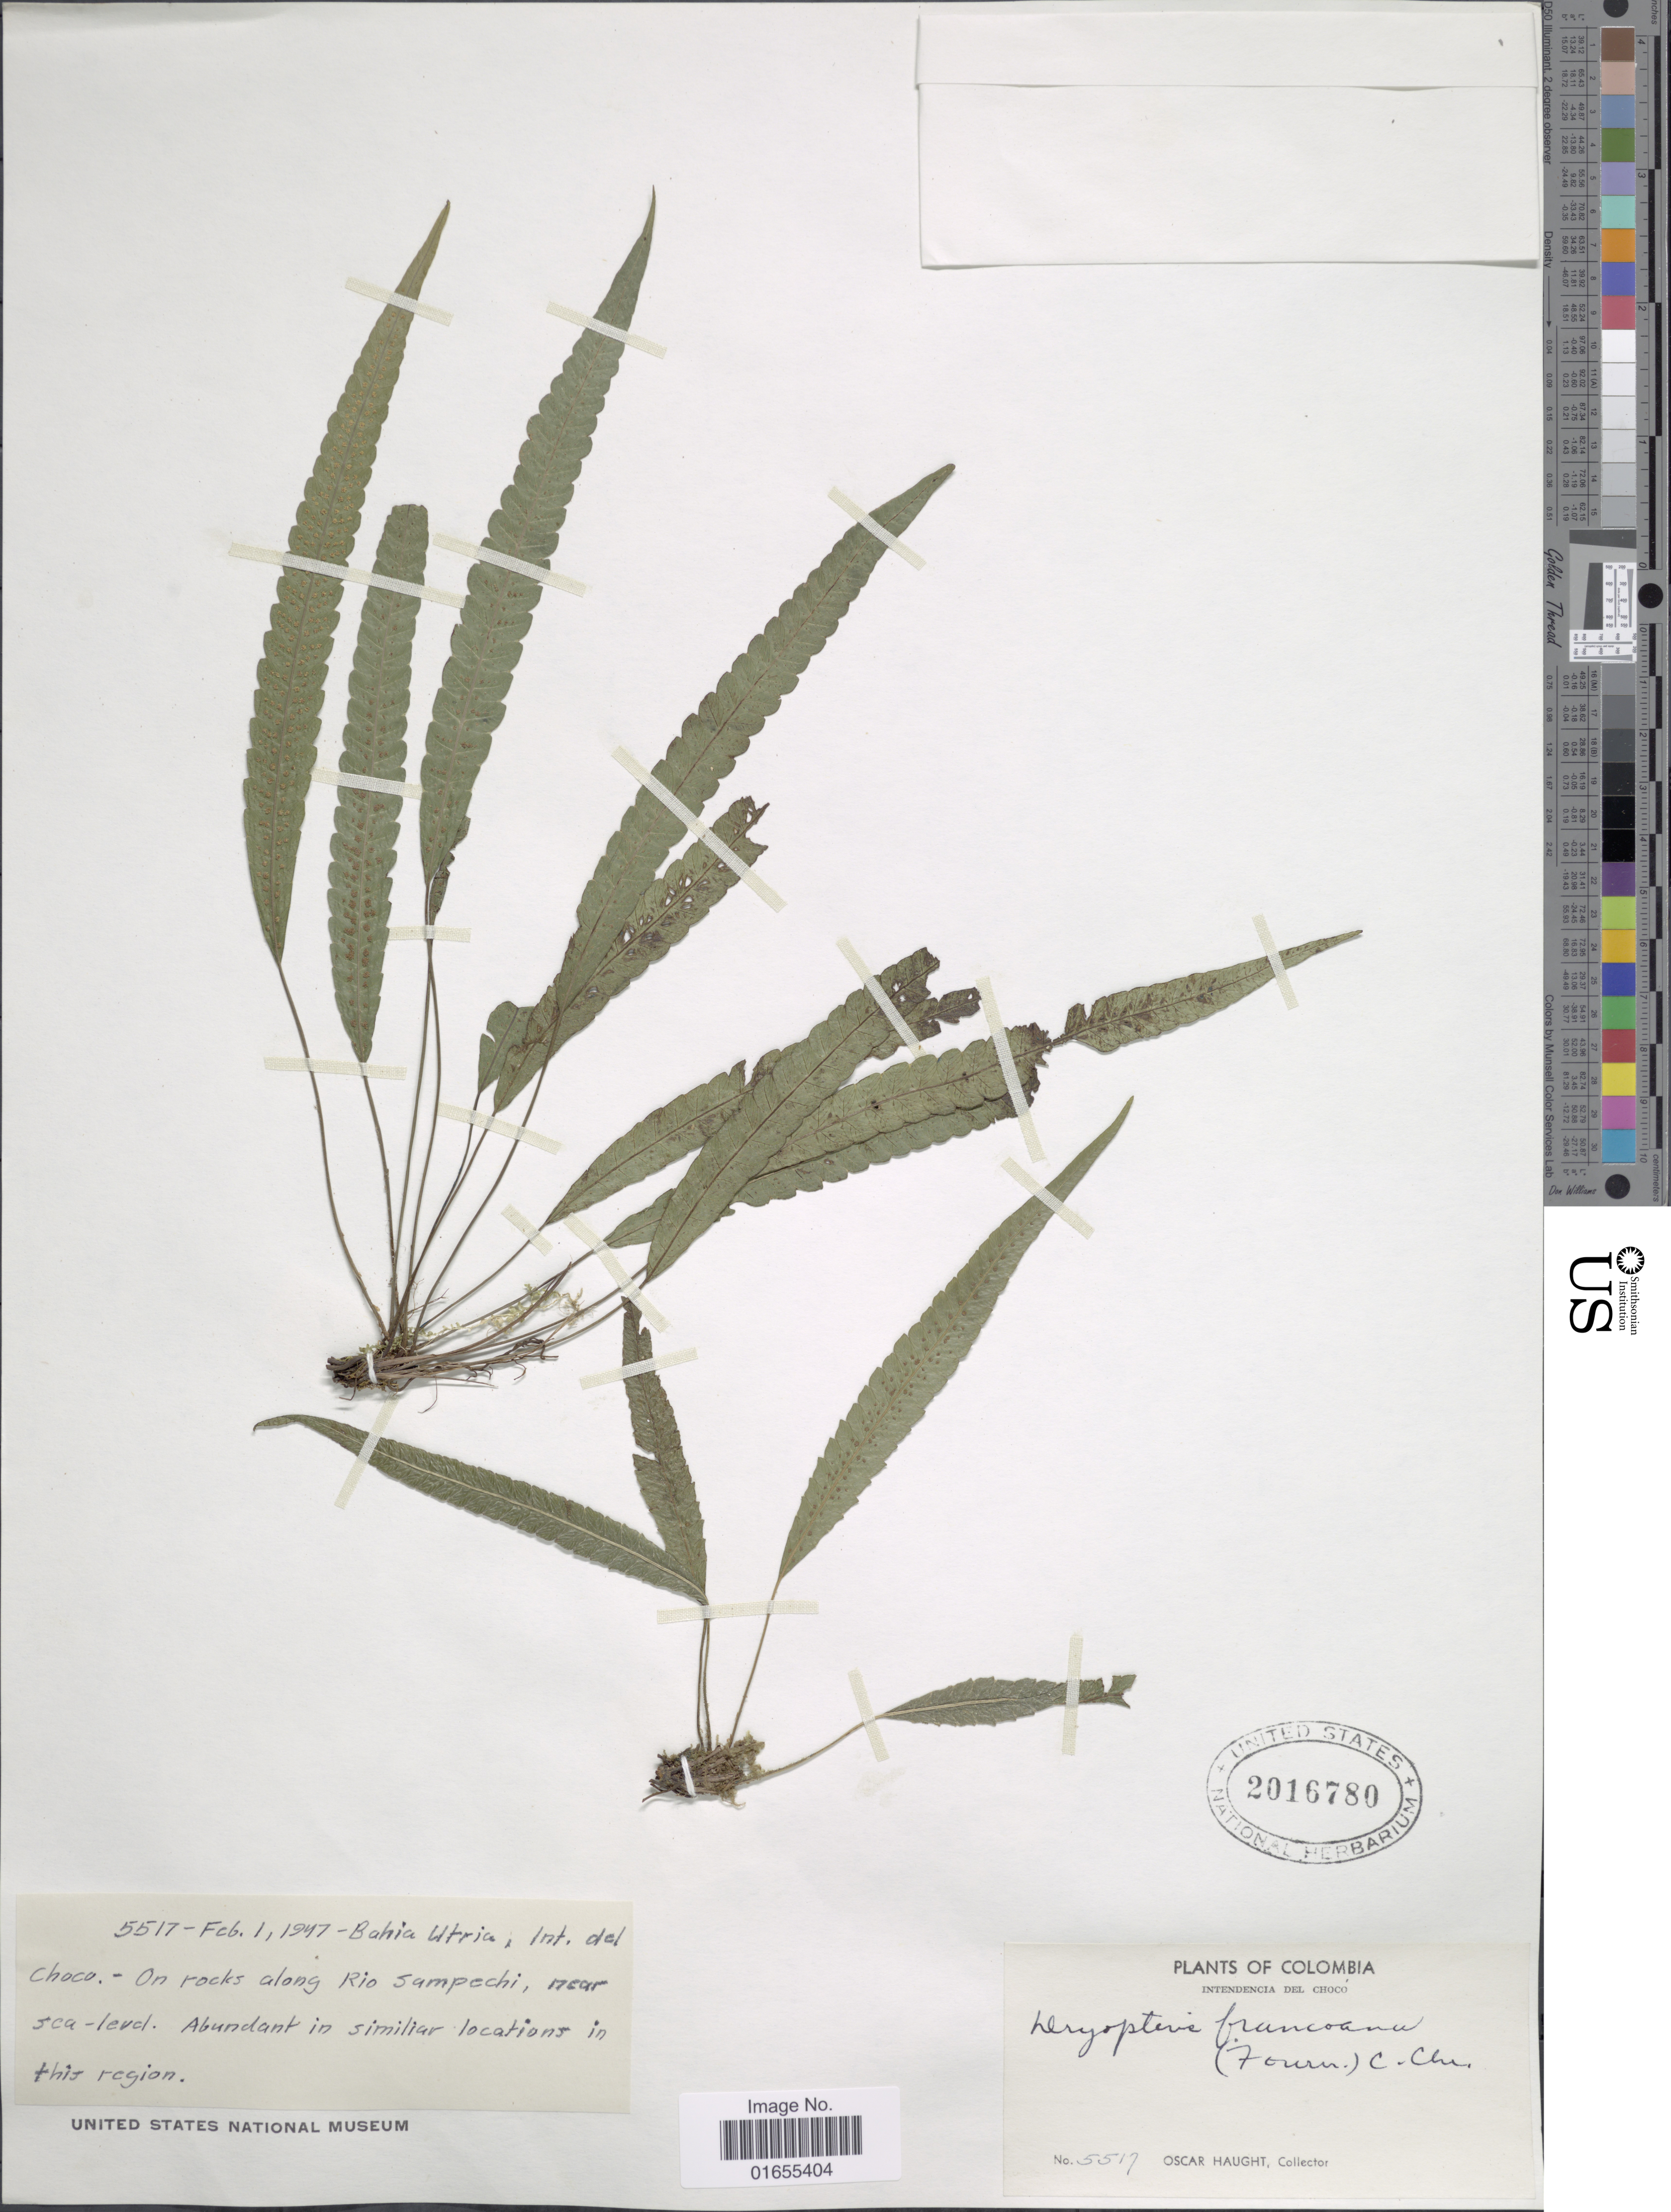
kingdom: Plantae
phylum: Tracheophyta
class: Polypodiopsida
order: Polypodiales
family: Thelypteridaceae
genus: Goniopteris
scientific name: Goniopteris francoana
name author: (E. Fourn.) Á. Löve & D. Löve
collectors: O. L. Haught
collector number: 5517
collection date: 1947-02-01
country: Colombia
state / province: Chocó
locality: On rocks along Rio Sampechi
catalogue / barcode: US 2016780